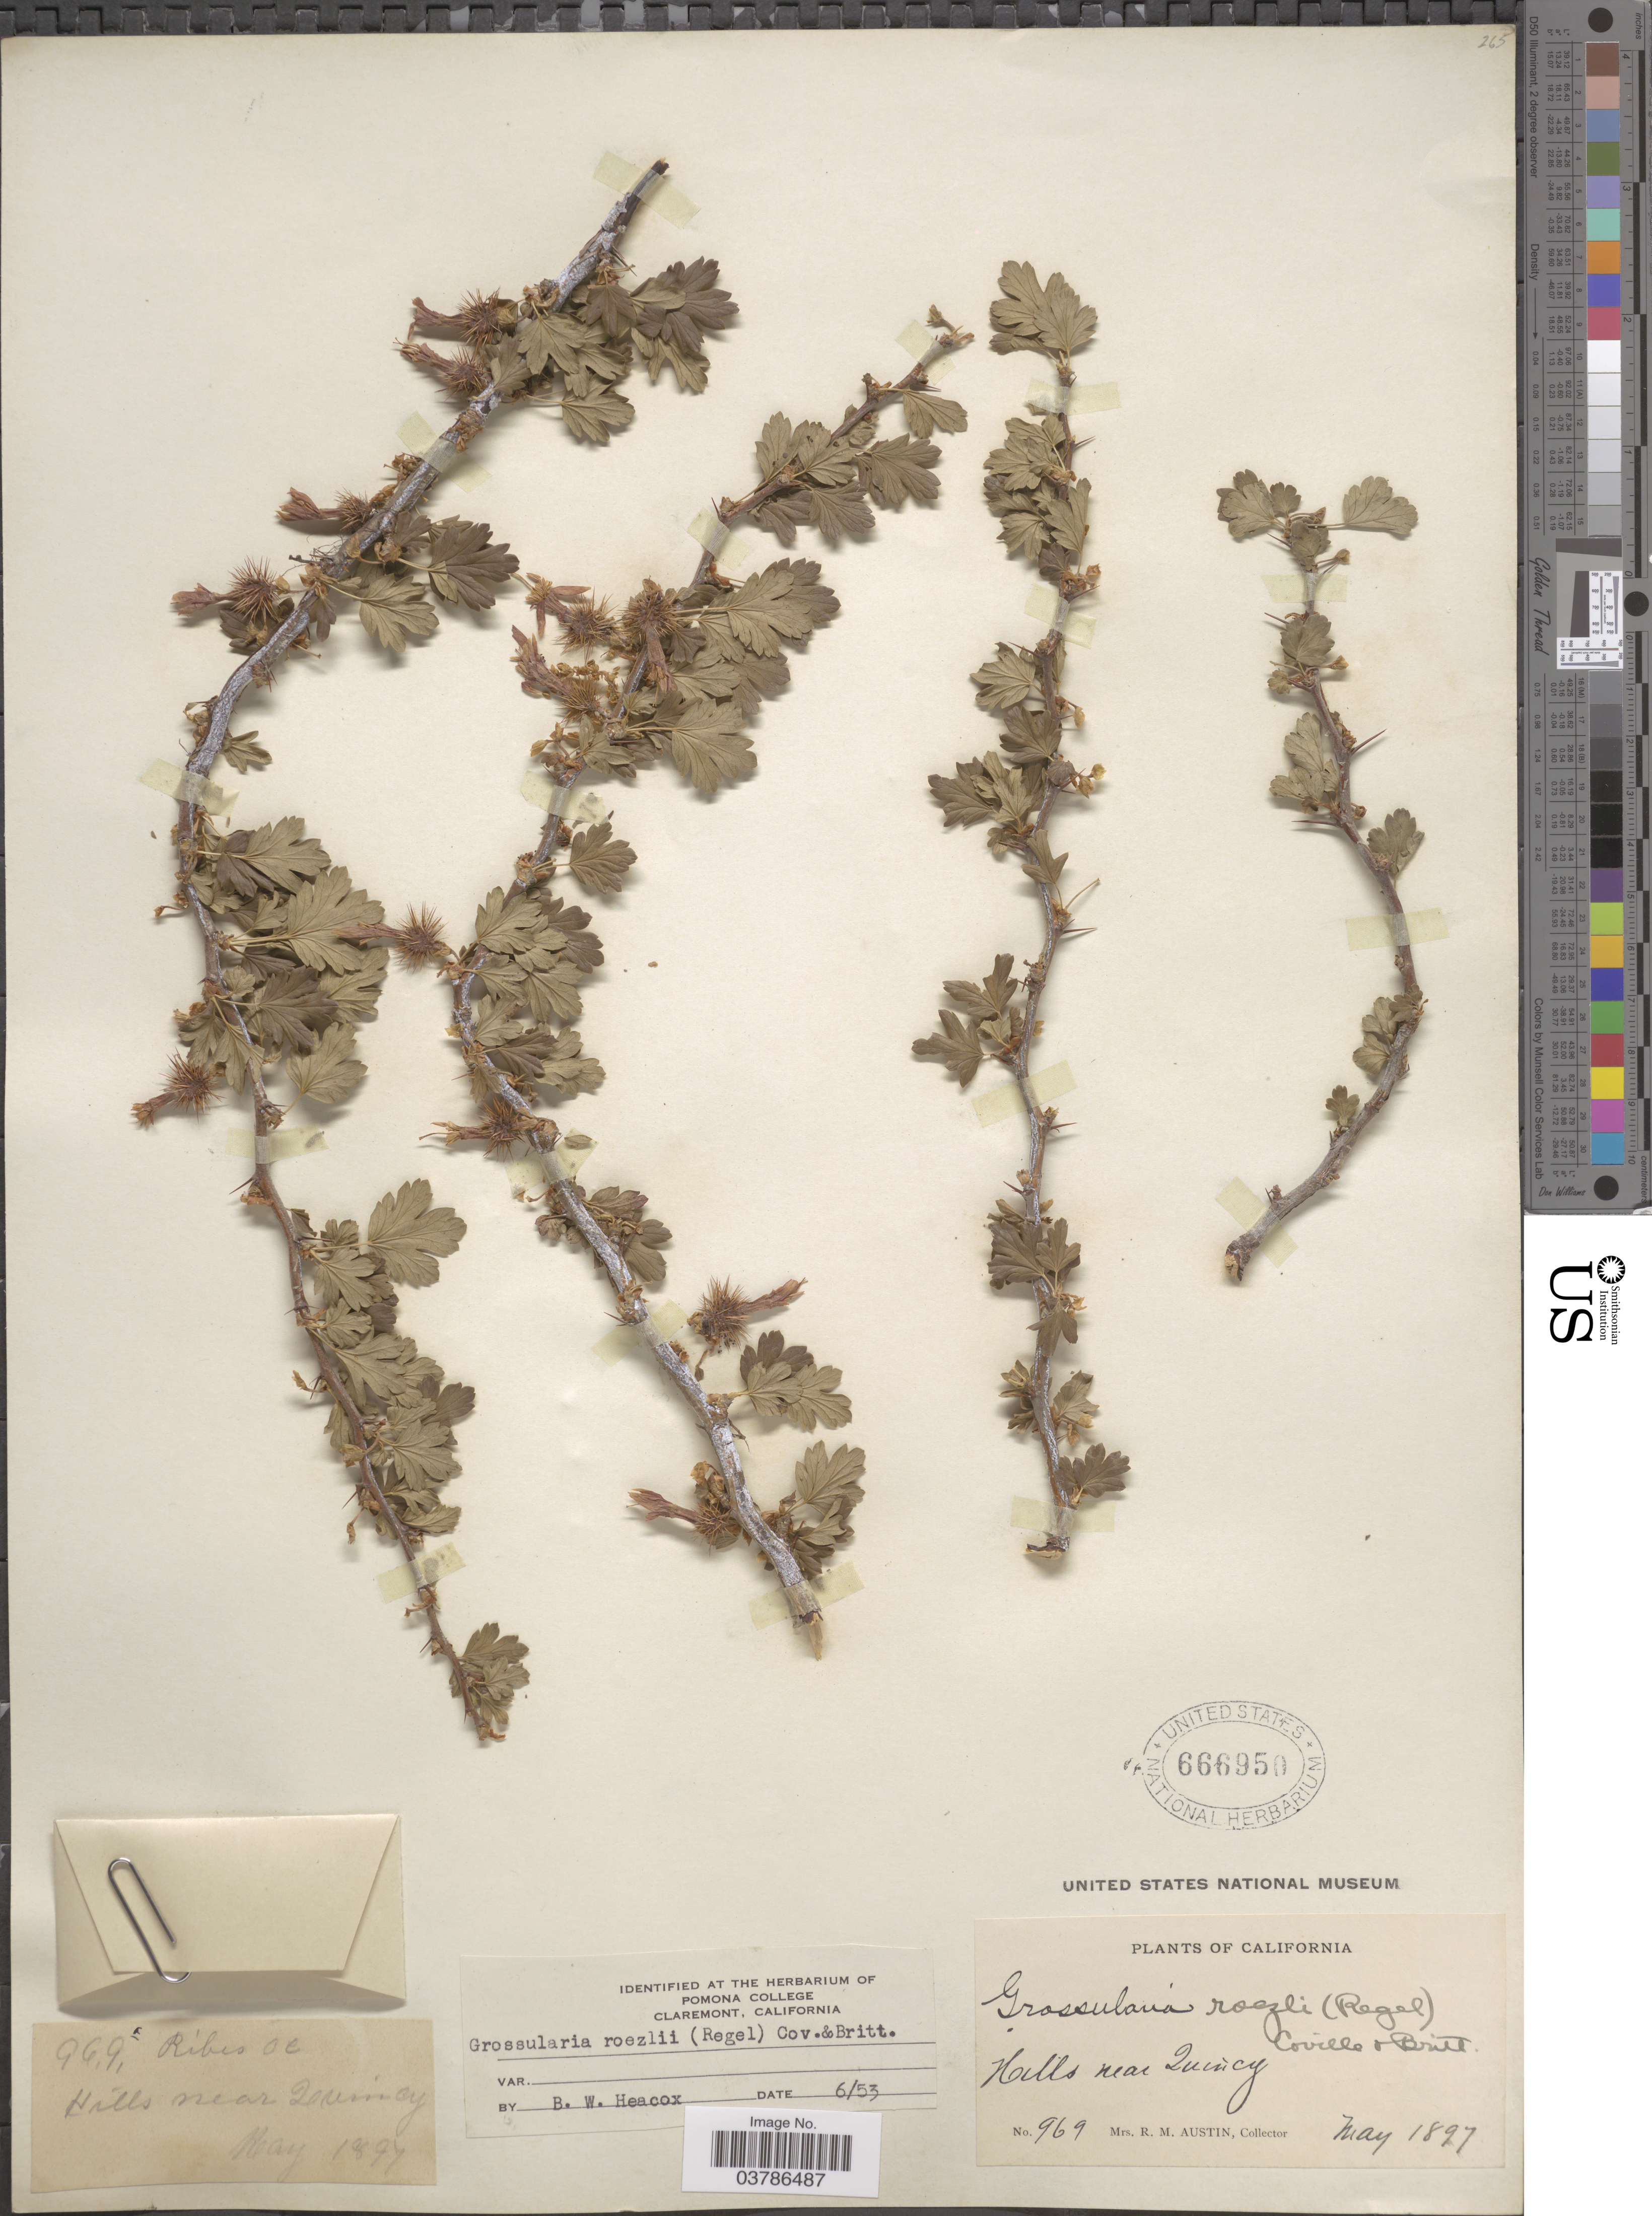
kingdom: Plantae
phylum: Tracheophyta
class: Magnoliopsida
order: Saxifragales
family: Grossulariaceae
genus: Ribes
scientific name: Ribes roezlii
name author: Regel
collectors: R. Austin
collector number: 969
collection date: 1897-05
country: United States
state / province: California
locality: Hills near Quincy.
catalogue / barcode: US 666950